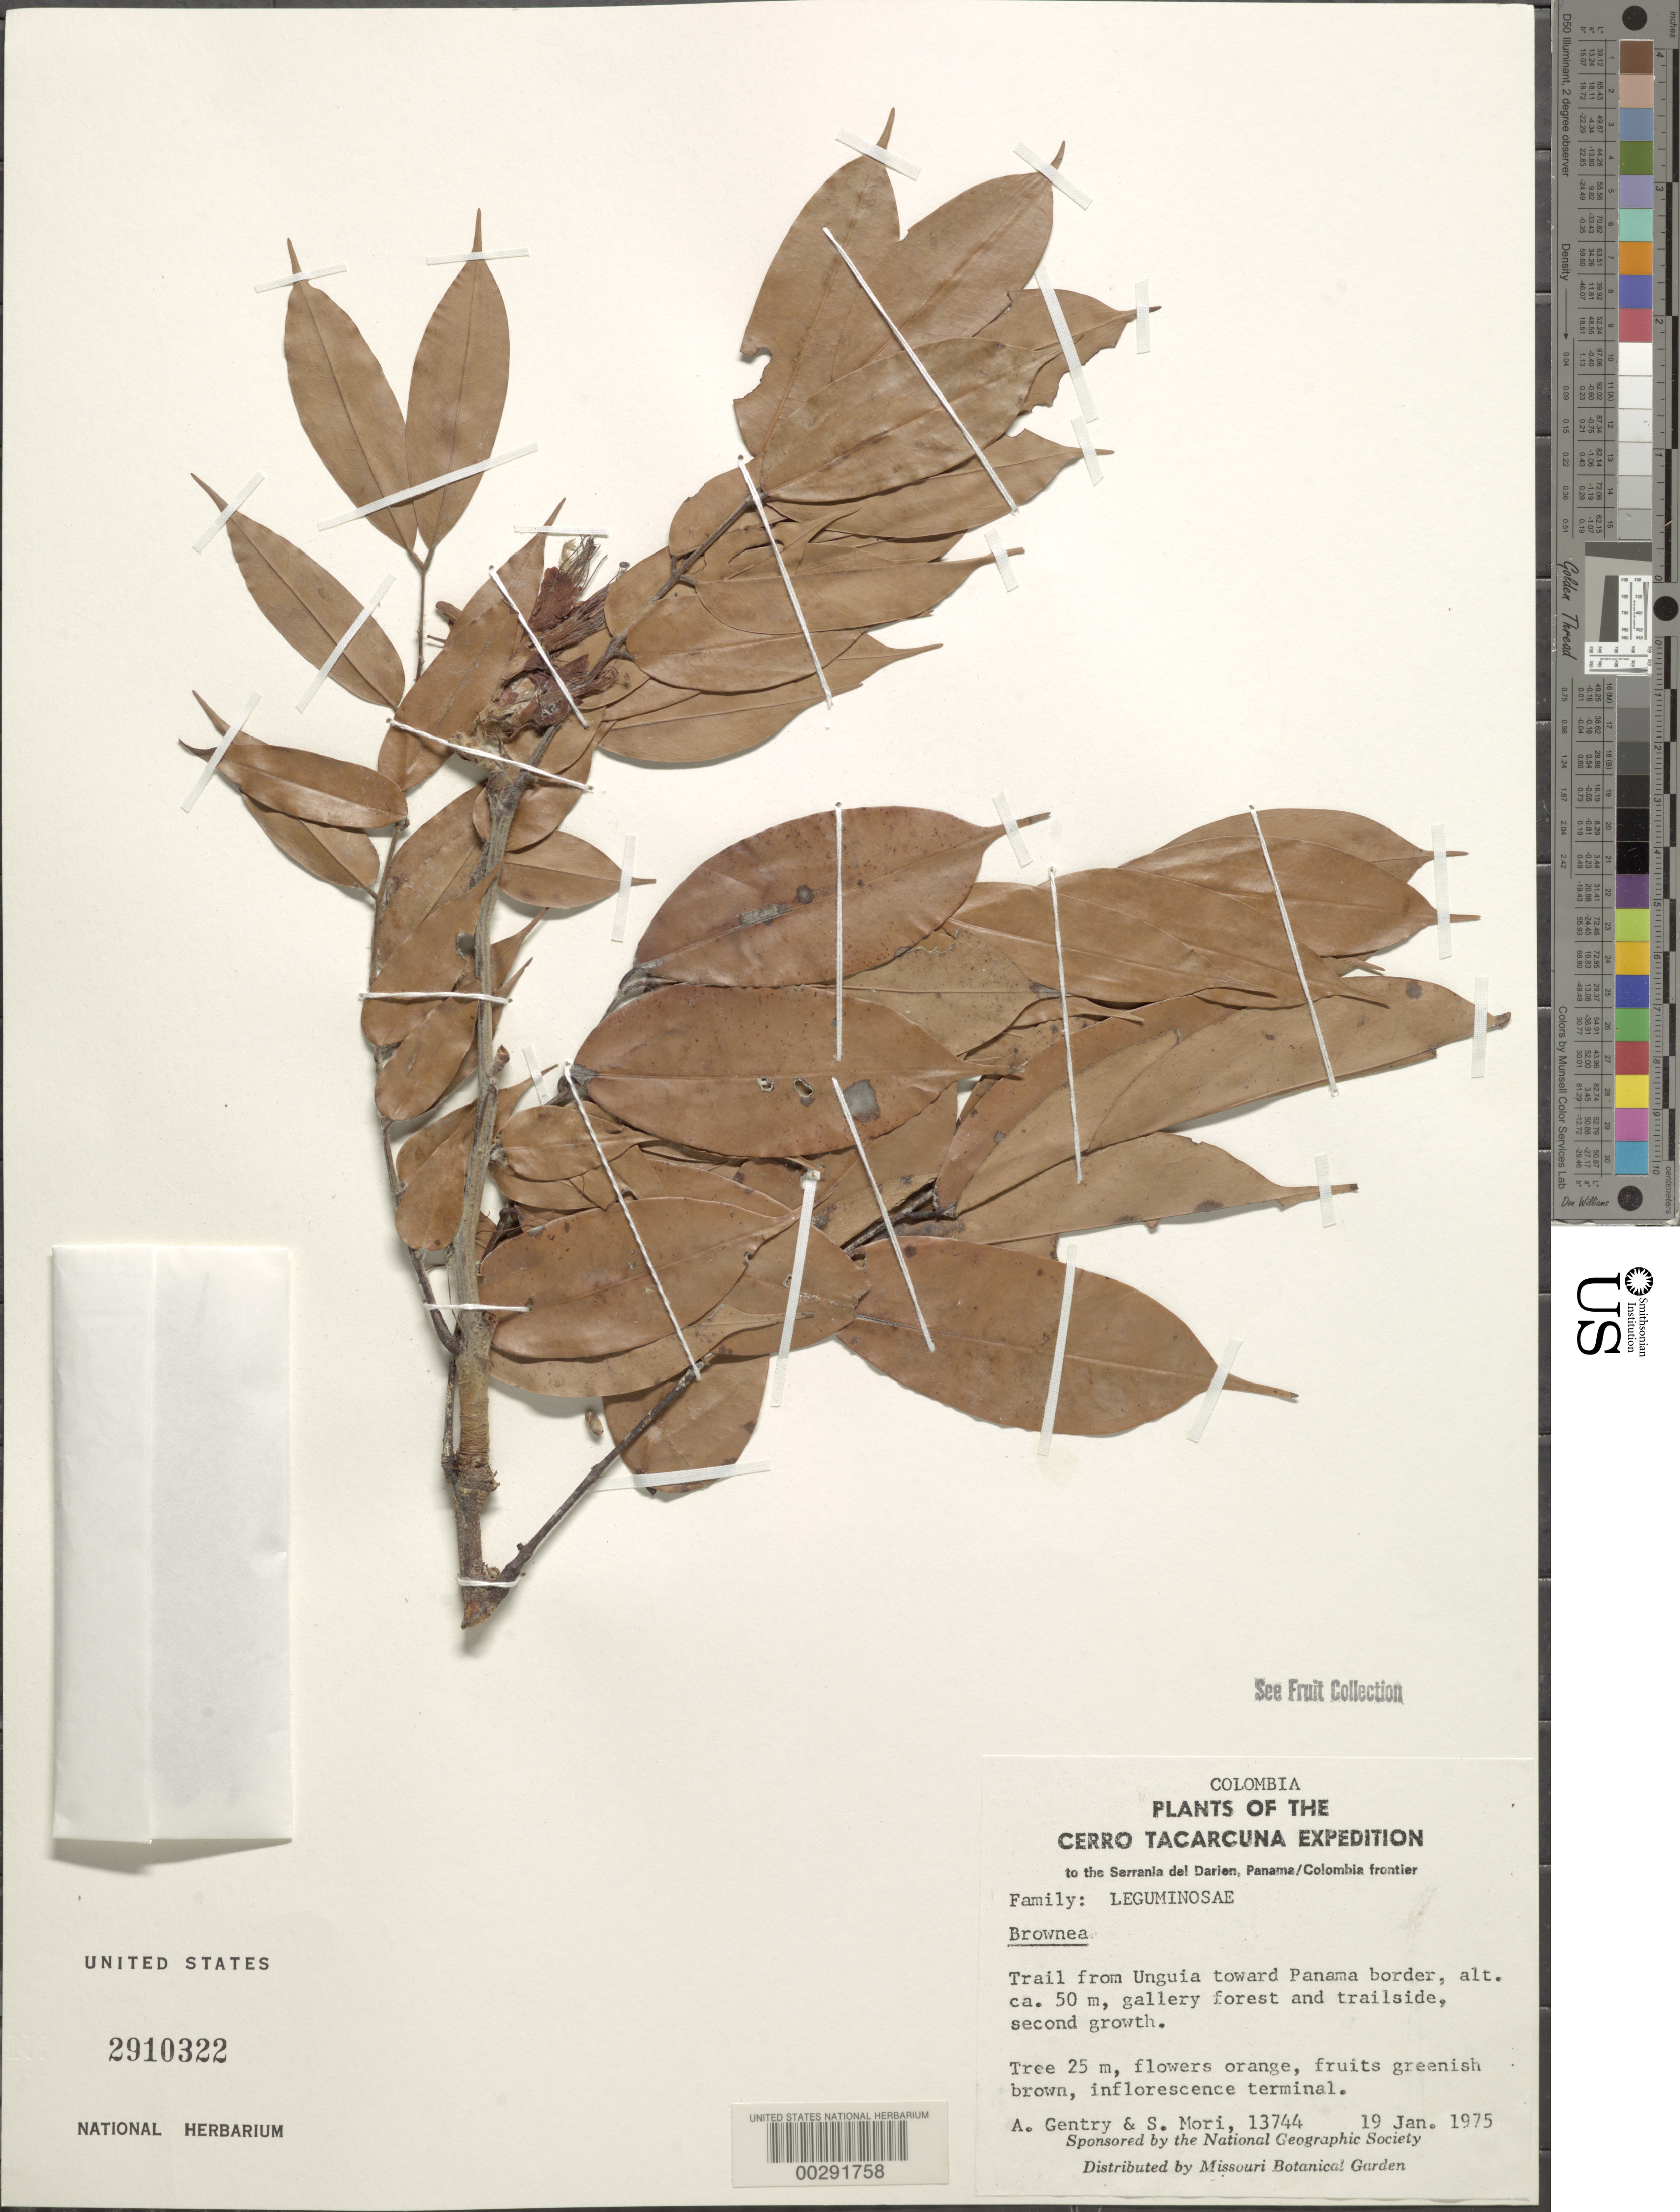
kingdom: Plantae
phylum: Tracheophyta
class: Magnoliopsida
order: Fabales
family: Fabaceae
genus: Brownea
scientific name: Brownea sp.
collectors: A. H. Gentry & S. Mori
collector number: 13744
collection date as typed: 19 Jan 1975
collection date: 1975-01-19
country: Colombia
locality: Trail from Unguia toward Panama border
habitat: Gallery forest and trailside, second growth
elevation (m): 50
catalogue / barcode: US 2910322